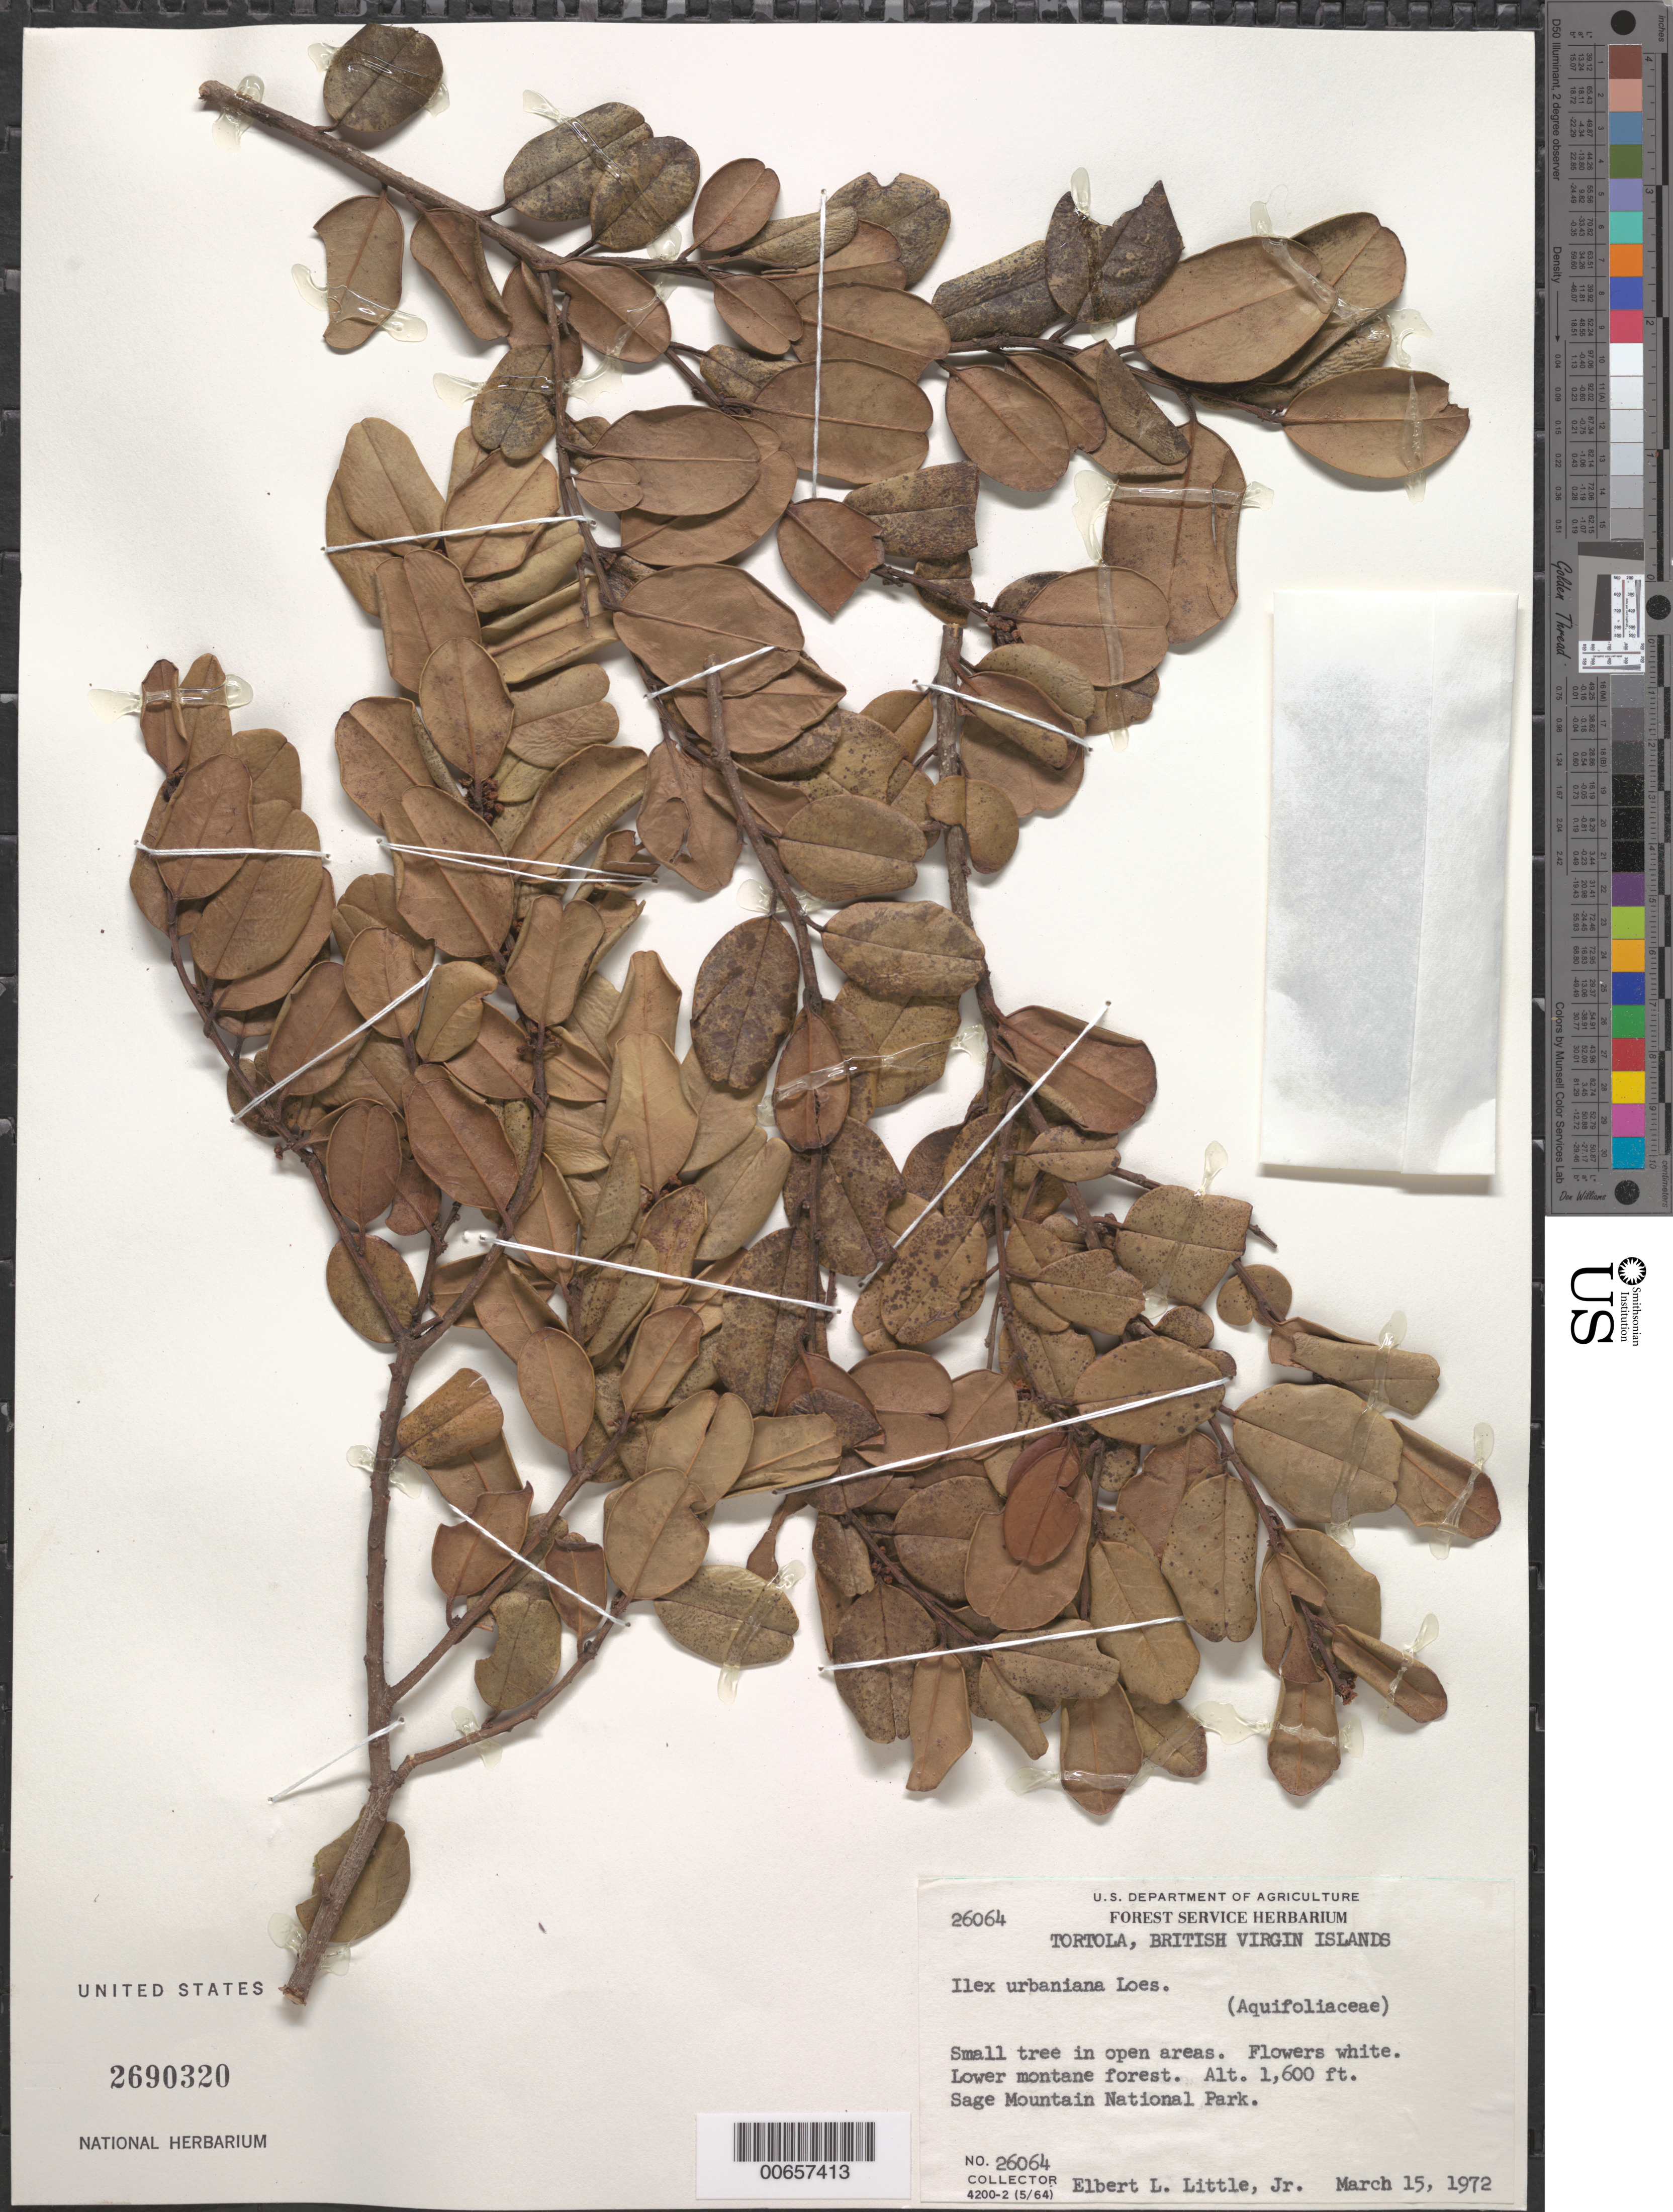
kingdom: Plantae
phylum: Tracheophyta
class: Magnoliopsida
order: Aquifoliales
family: Aquifoliaceae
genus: Ilex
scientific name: Ilex urbaniana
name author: Loes.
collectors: E. L. Little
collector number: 26064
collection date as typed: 15 Mar 1972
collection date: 1972-03-15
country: British Virgin Islands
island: Tortola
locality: Sage Mt. Natl. Park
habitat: Lower montane forest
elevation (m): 488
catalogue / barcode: US 2690320